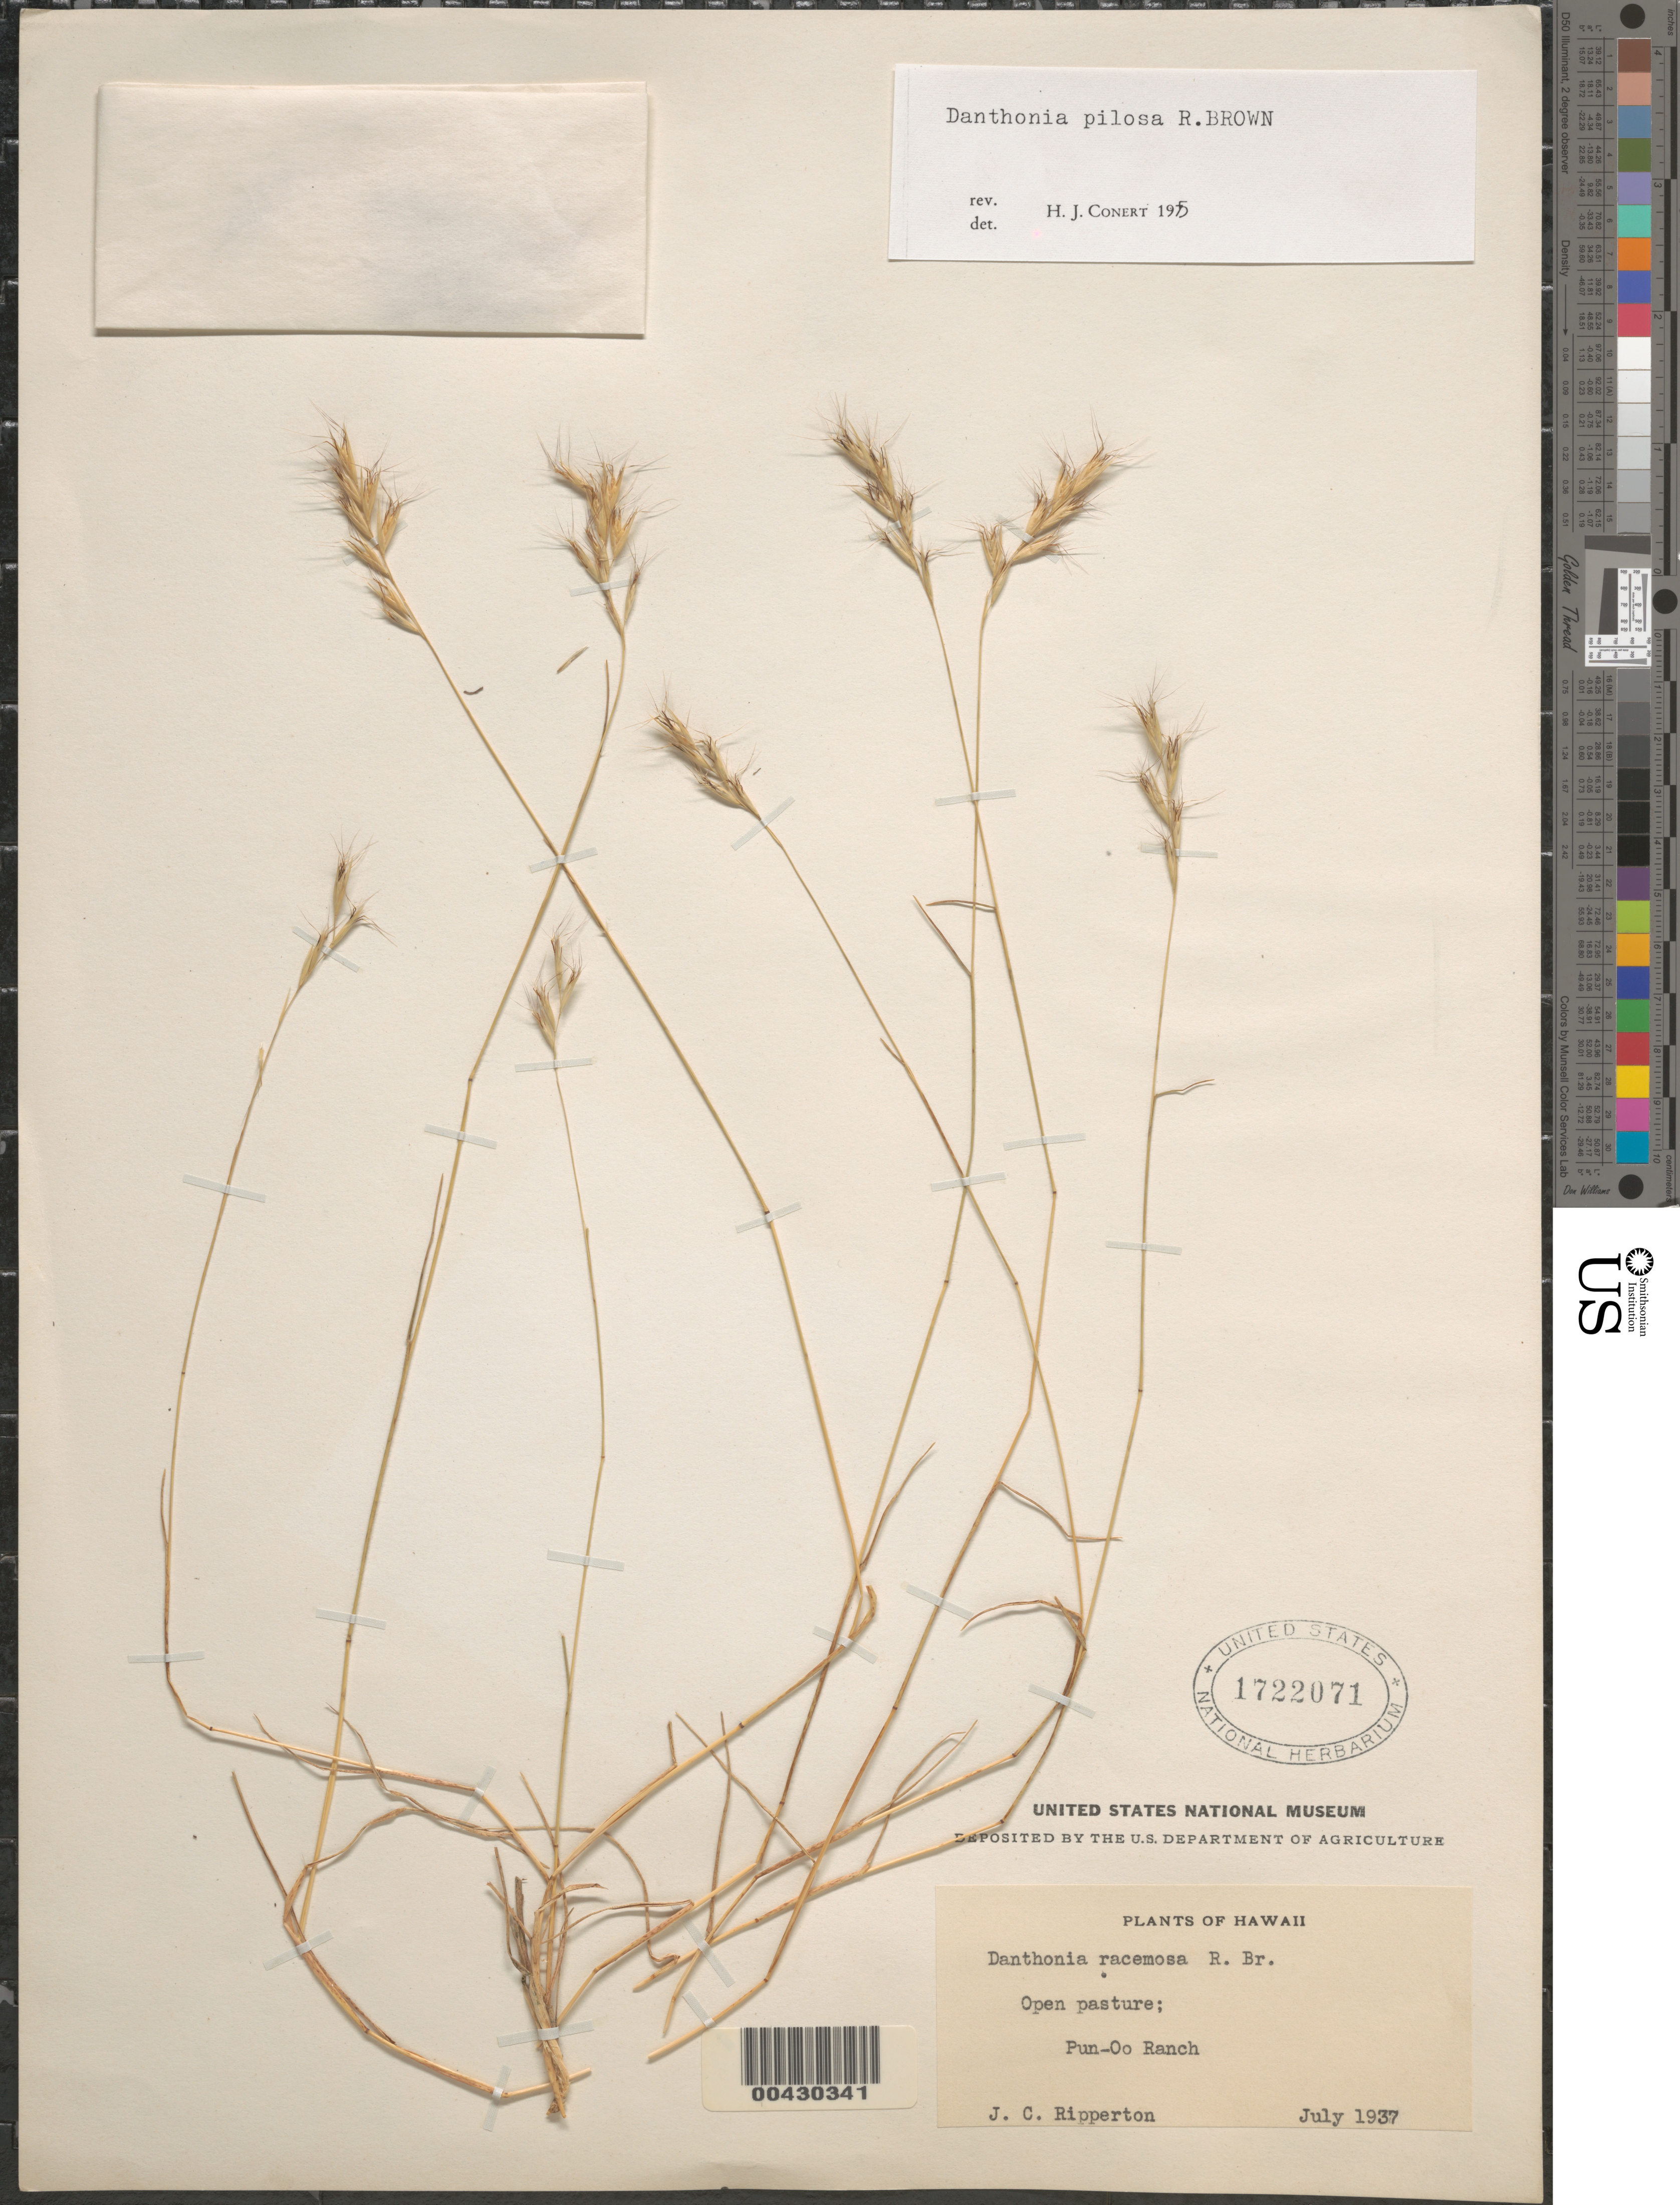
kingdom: Plantae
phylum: Tracheophyta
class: Liliopsida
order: Poales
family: Poaceae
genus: Rytidosperma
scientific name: Rytidosperma penicillatum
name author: (Labill.) Connor & Edgar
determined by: Wagner, W. L., (BOT), Smithsonian Institution - National Museum of Natural History (UNITED STATES)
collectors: J. Ripperton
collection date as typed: Jul 1937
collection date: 1937-07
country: United States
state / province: Hawaii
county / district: Hawaii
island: Hawaii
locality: Pun-Oo Ranch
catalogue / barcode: US 1722071